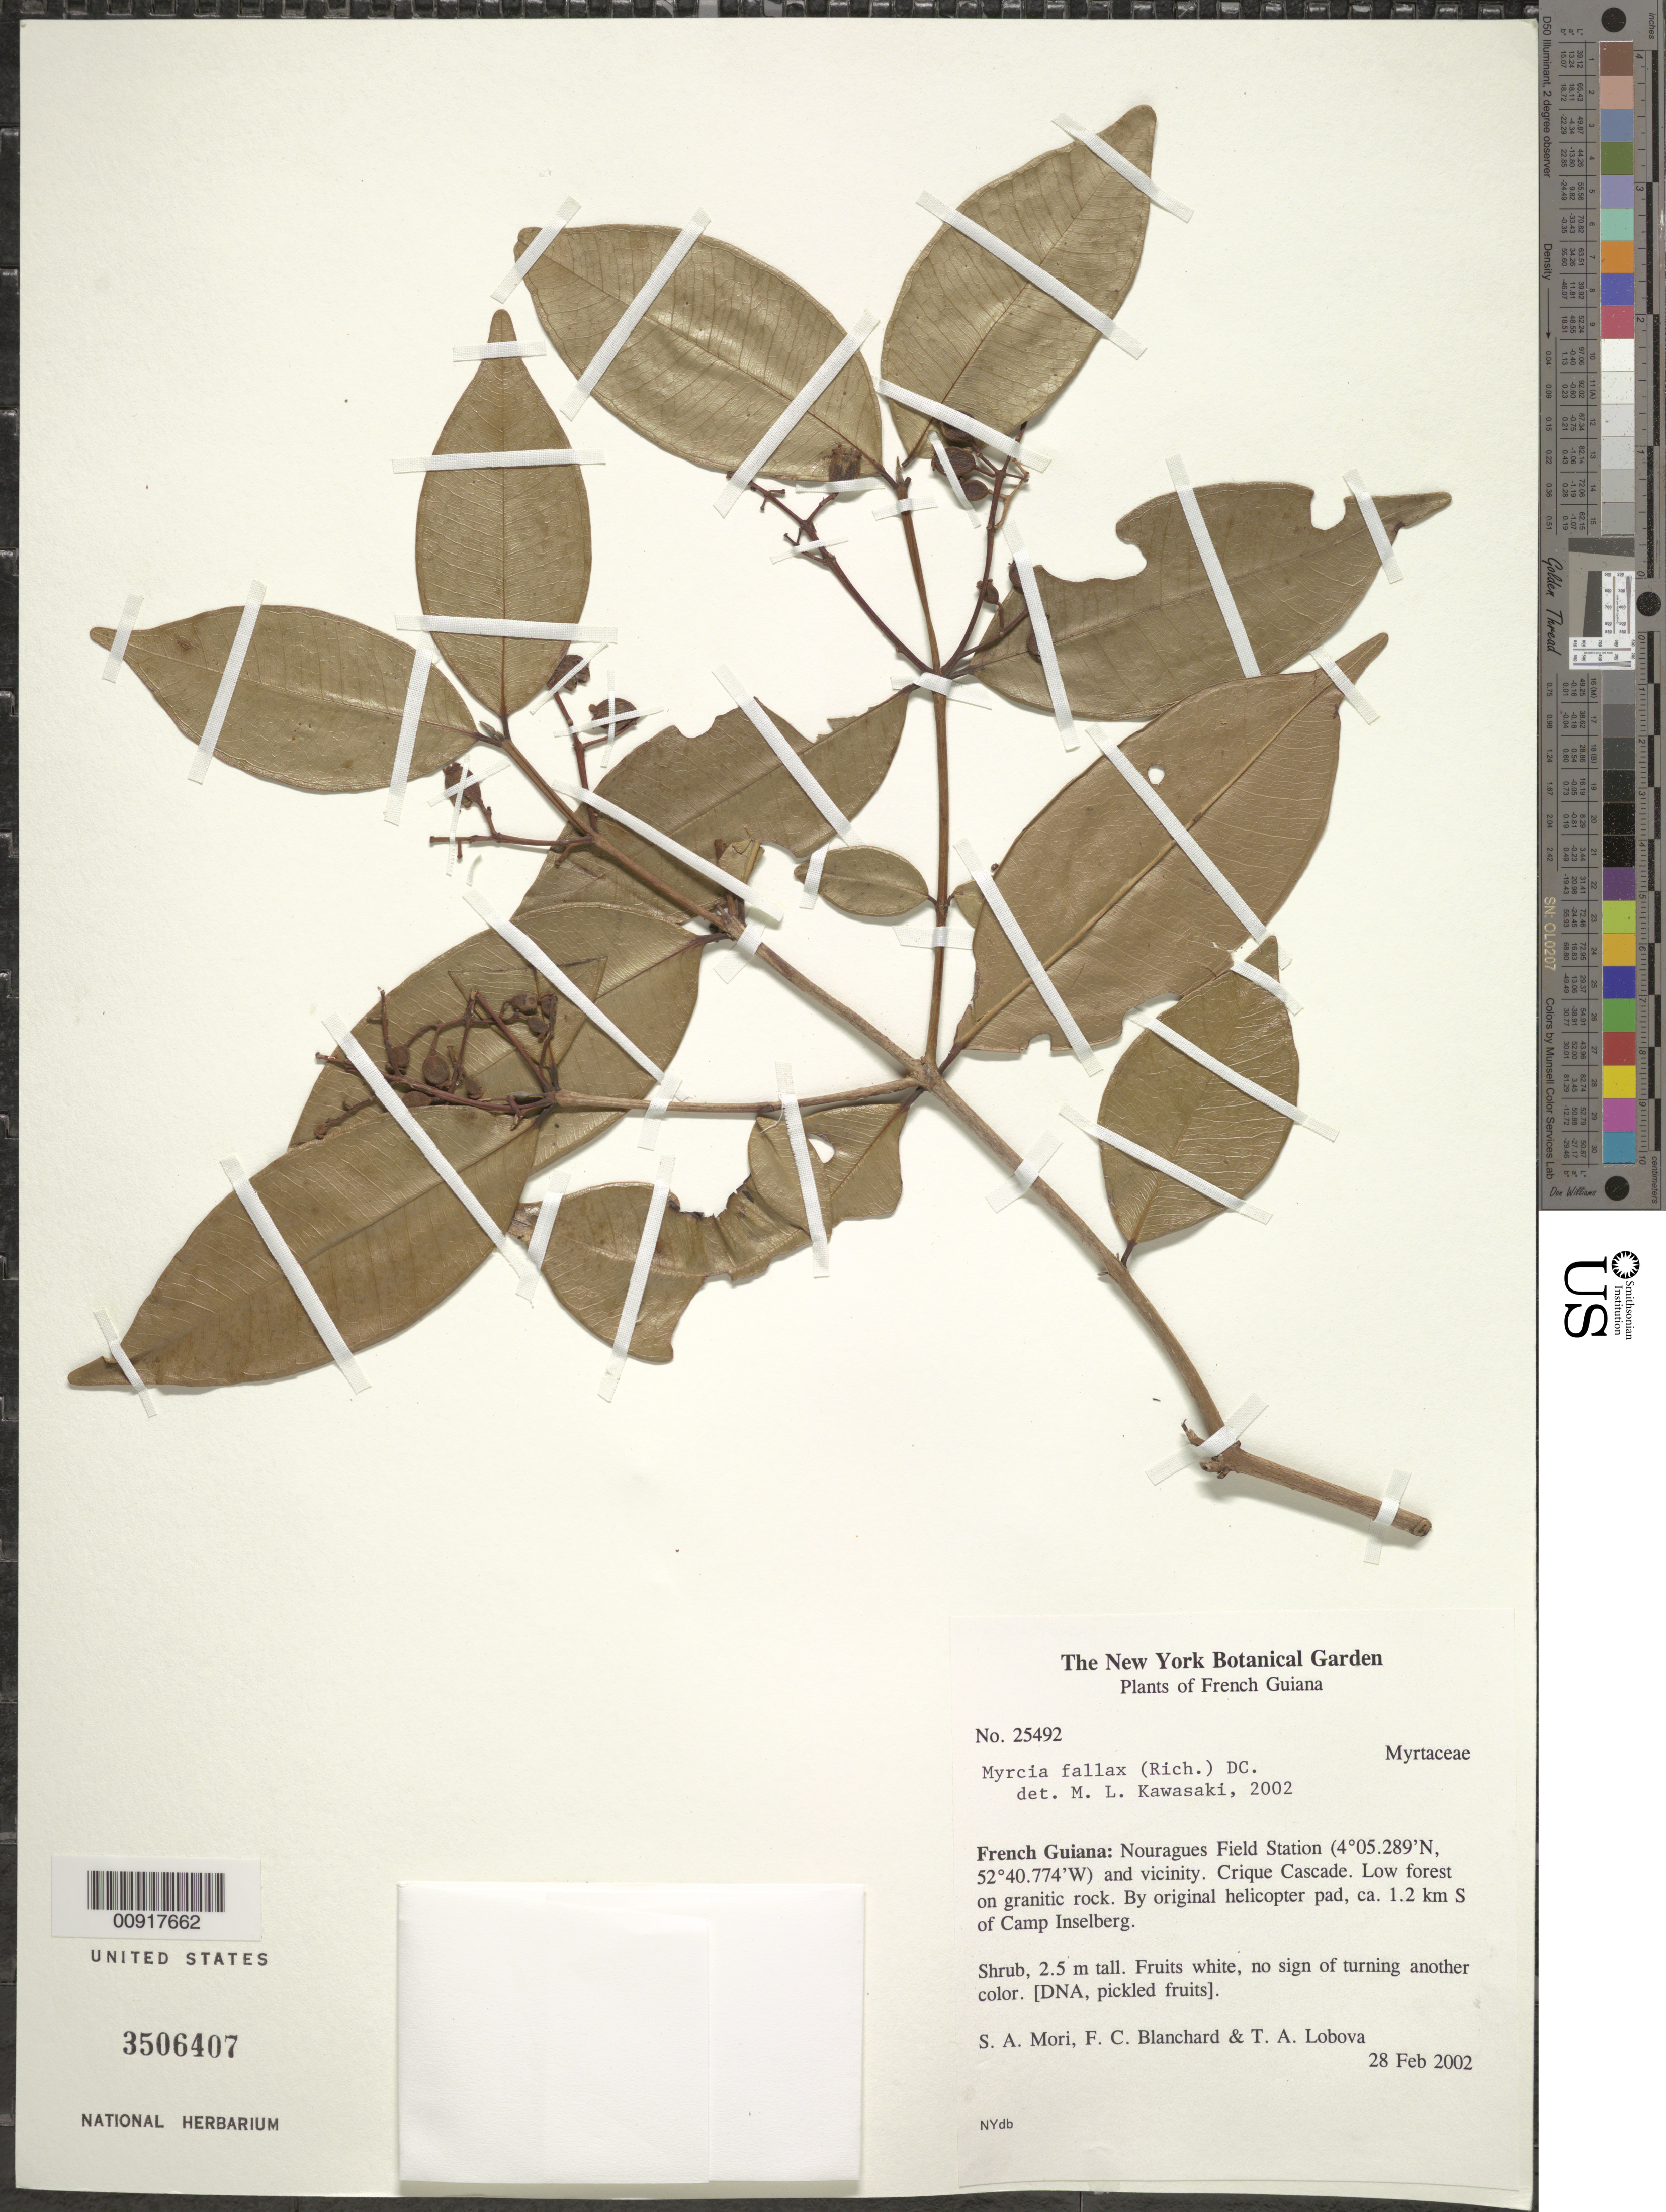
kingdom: Plantae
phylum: Tracheophyta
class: Magnoliopsida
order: Myrtales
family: Myrtaceae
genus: Myrcia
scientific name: Myrcia fallax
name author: (Rich.) DC.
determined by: Kawasaki, María L.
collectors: S. Mori, F. Blanchard & T. Lobova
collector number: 25492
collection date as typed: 28-Feb-02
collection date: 2002-02-28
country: French Guiana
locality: Nouragues Field Station, Crique Cascade, ca. 1.2 km S of Camp Inselberg, at original helicopter pad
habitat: Low forest on granitic rock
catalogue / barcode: US 3506407